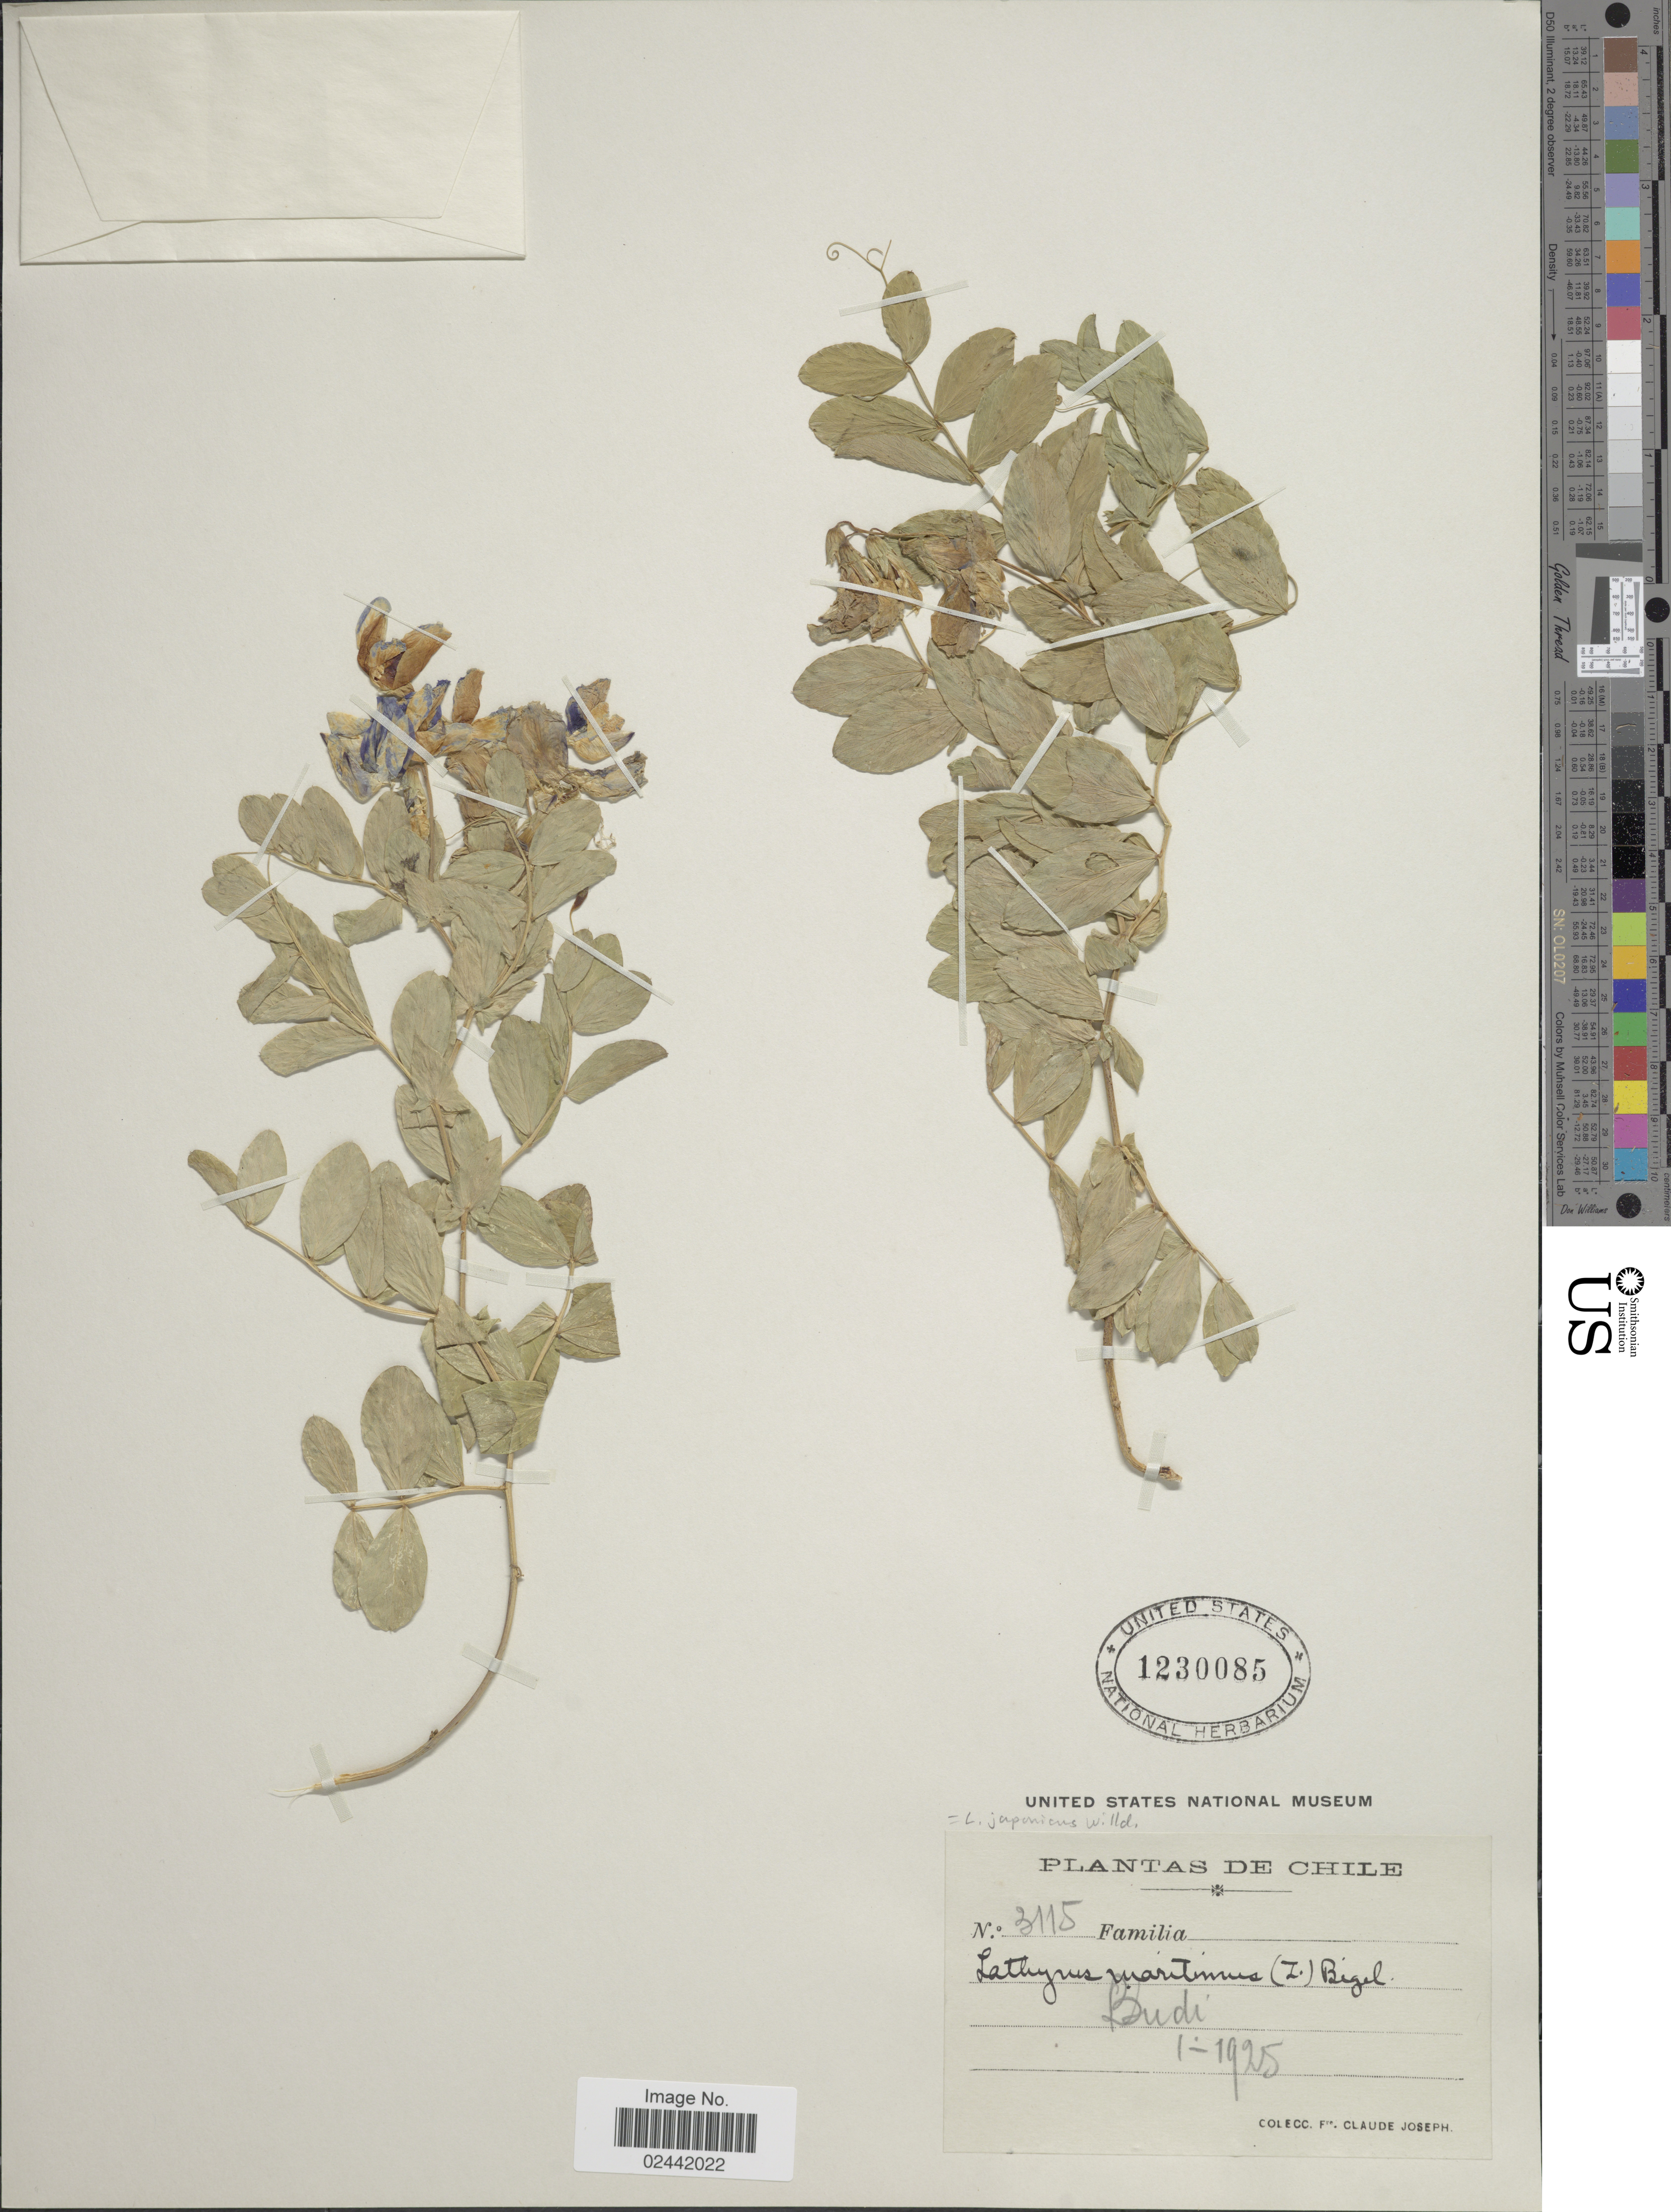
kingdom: Plantae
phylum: Tracheophyta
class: Magnoliopsida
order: Fabales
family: Fabaceae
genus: Lathyrus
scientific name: Lathyrus japonicus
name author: Willd.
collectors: Bro. Claude-Joseph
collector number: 3115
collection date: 1925-01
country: Chile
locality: Budi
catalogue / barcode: US 1230085